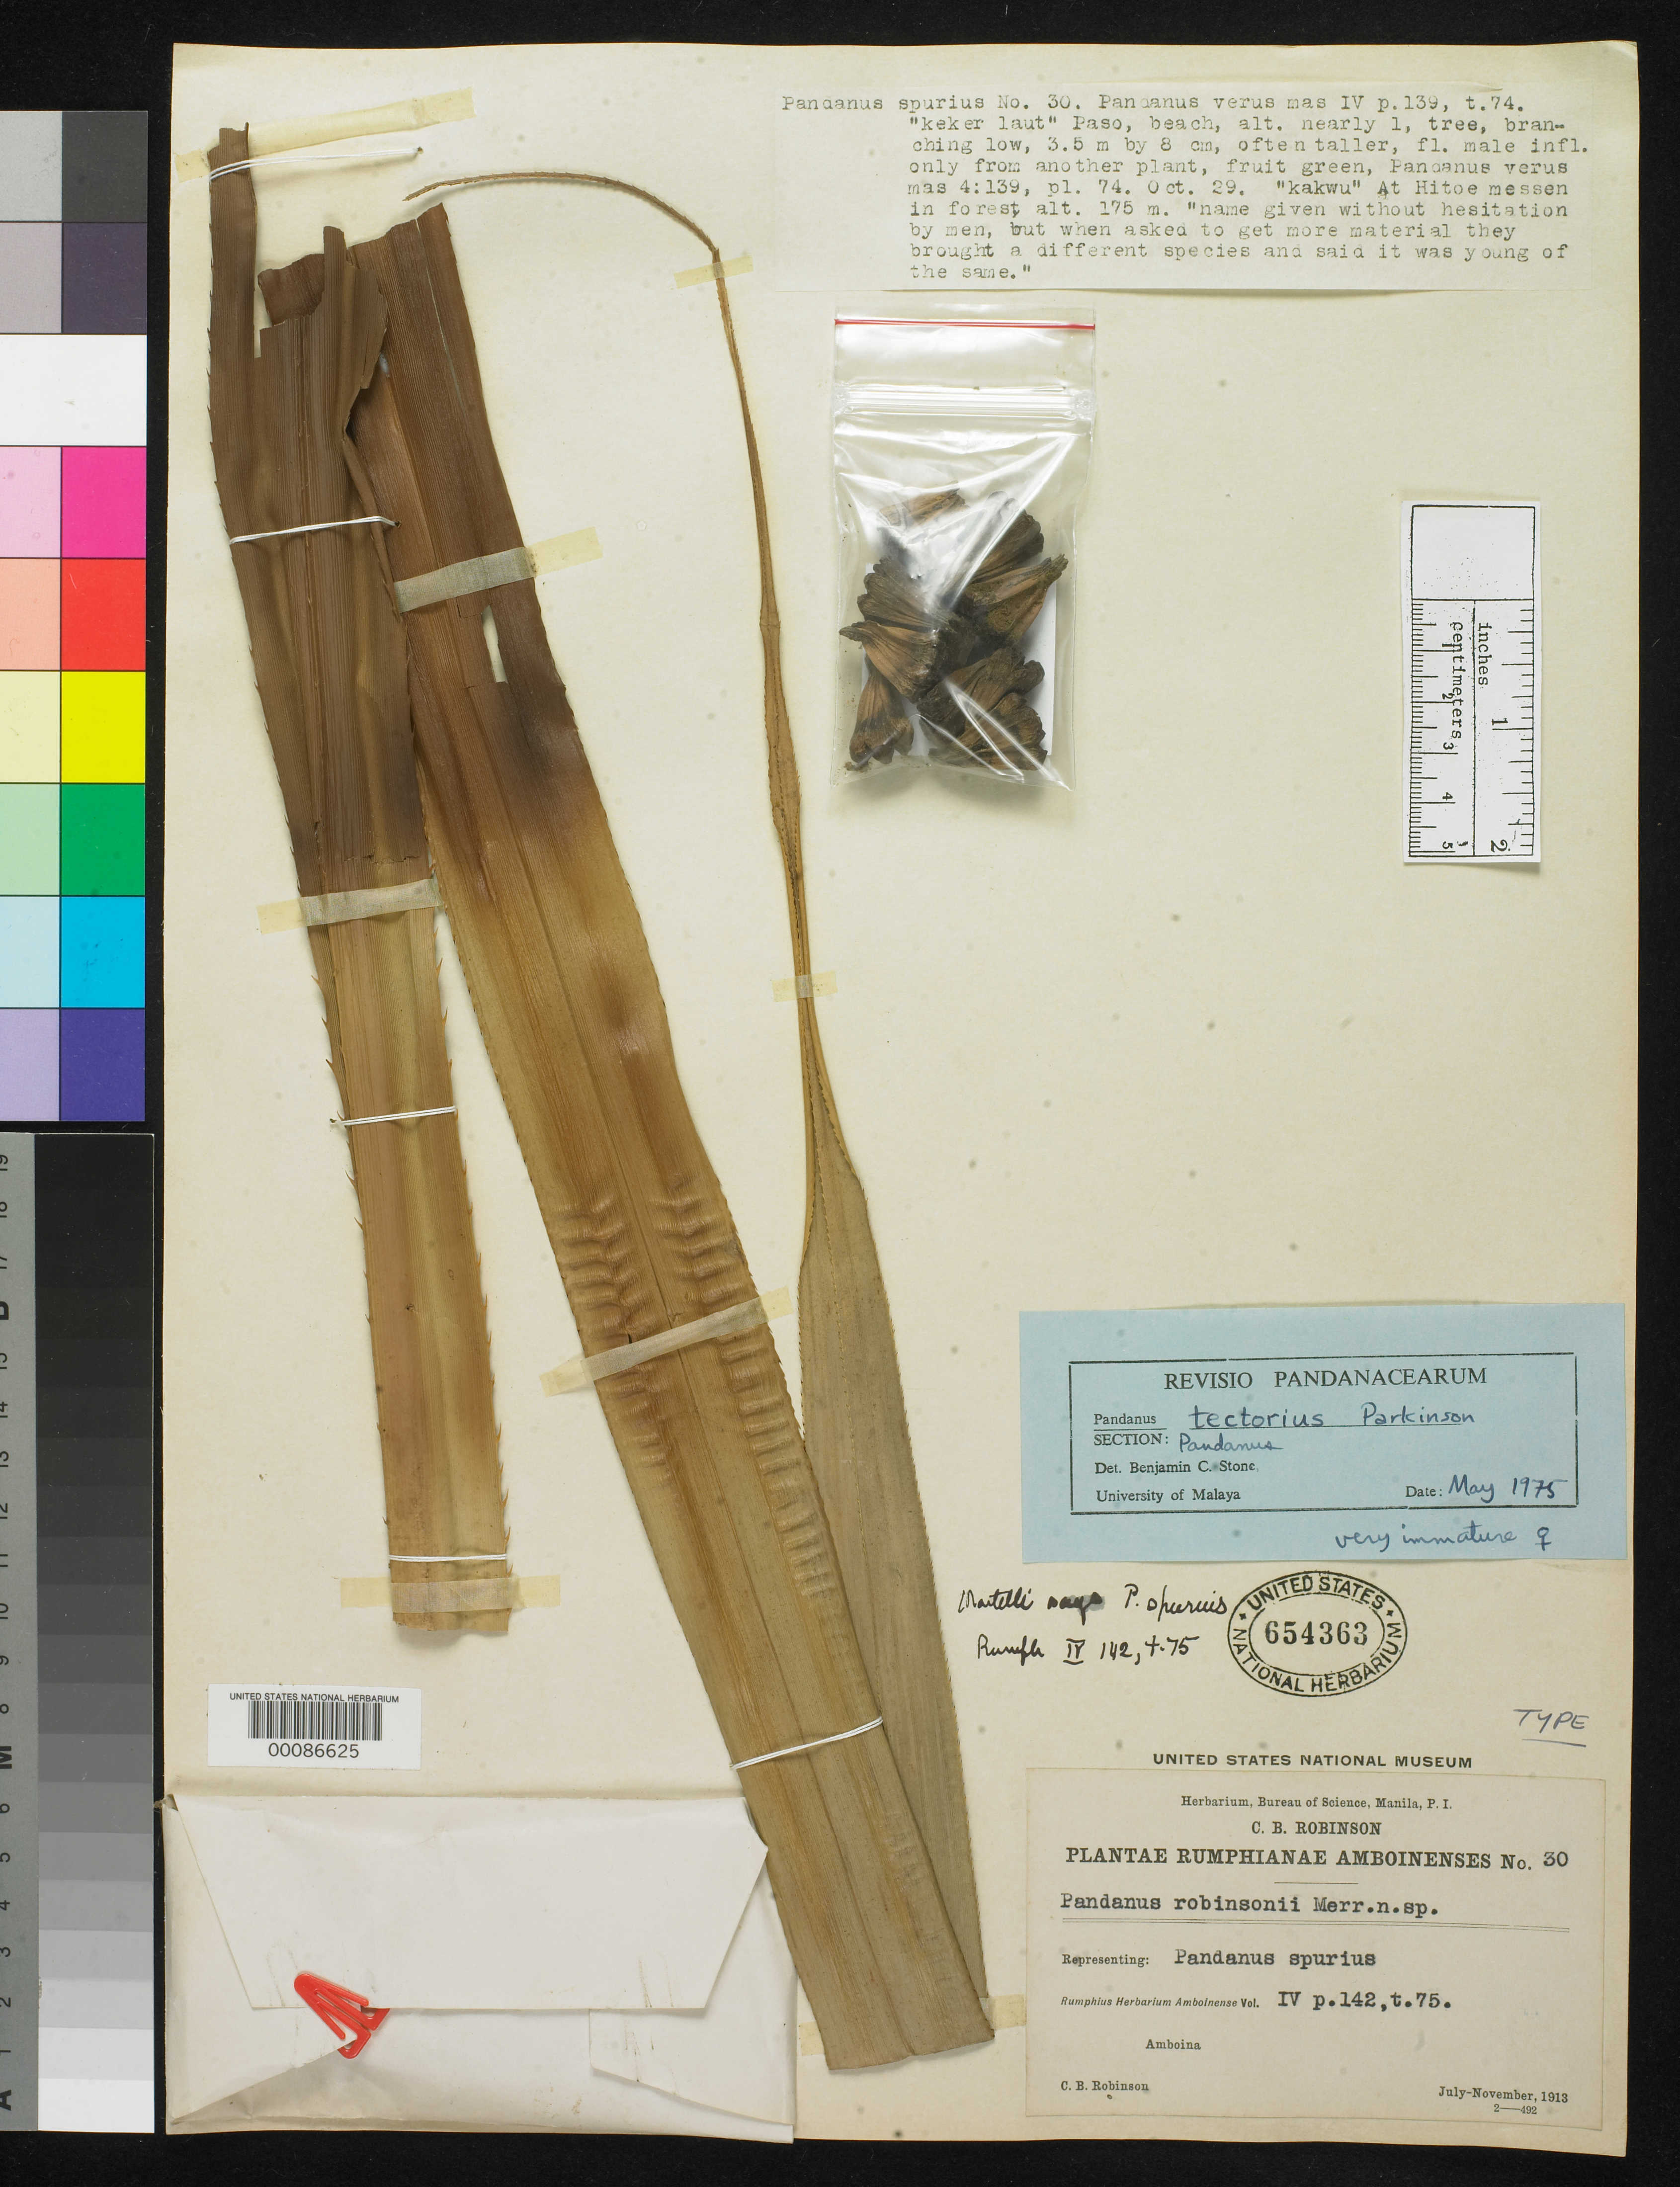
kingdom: Plantae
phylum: Tracheophyta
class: Liliopsida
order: Pandanales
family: Pandanaceae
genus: Pandanus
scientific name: Pandanus robinsonii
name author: Merr.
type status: Type Collection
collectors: C. Robinson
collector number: Pl. Rumph. Amb. 30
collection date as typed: Jul 1913 to -- Nov 1913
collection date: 1913-07/1913-11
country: Indonesia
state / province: Maluku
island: Amboina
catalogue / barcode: US 654363